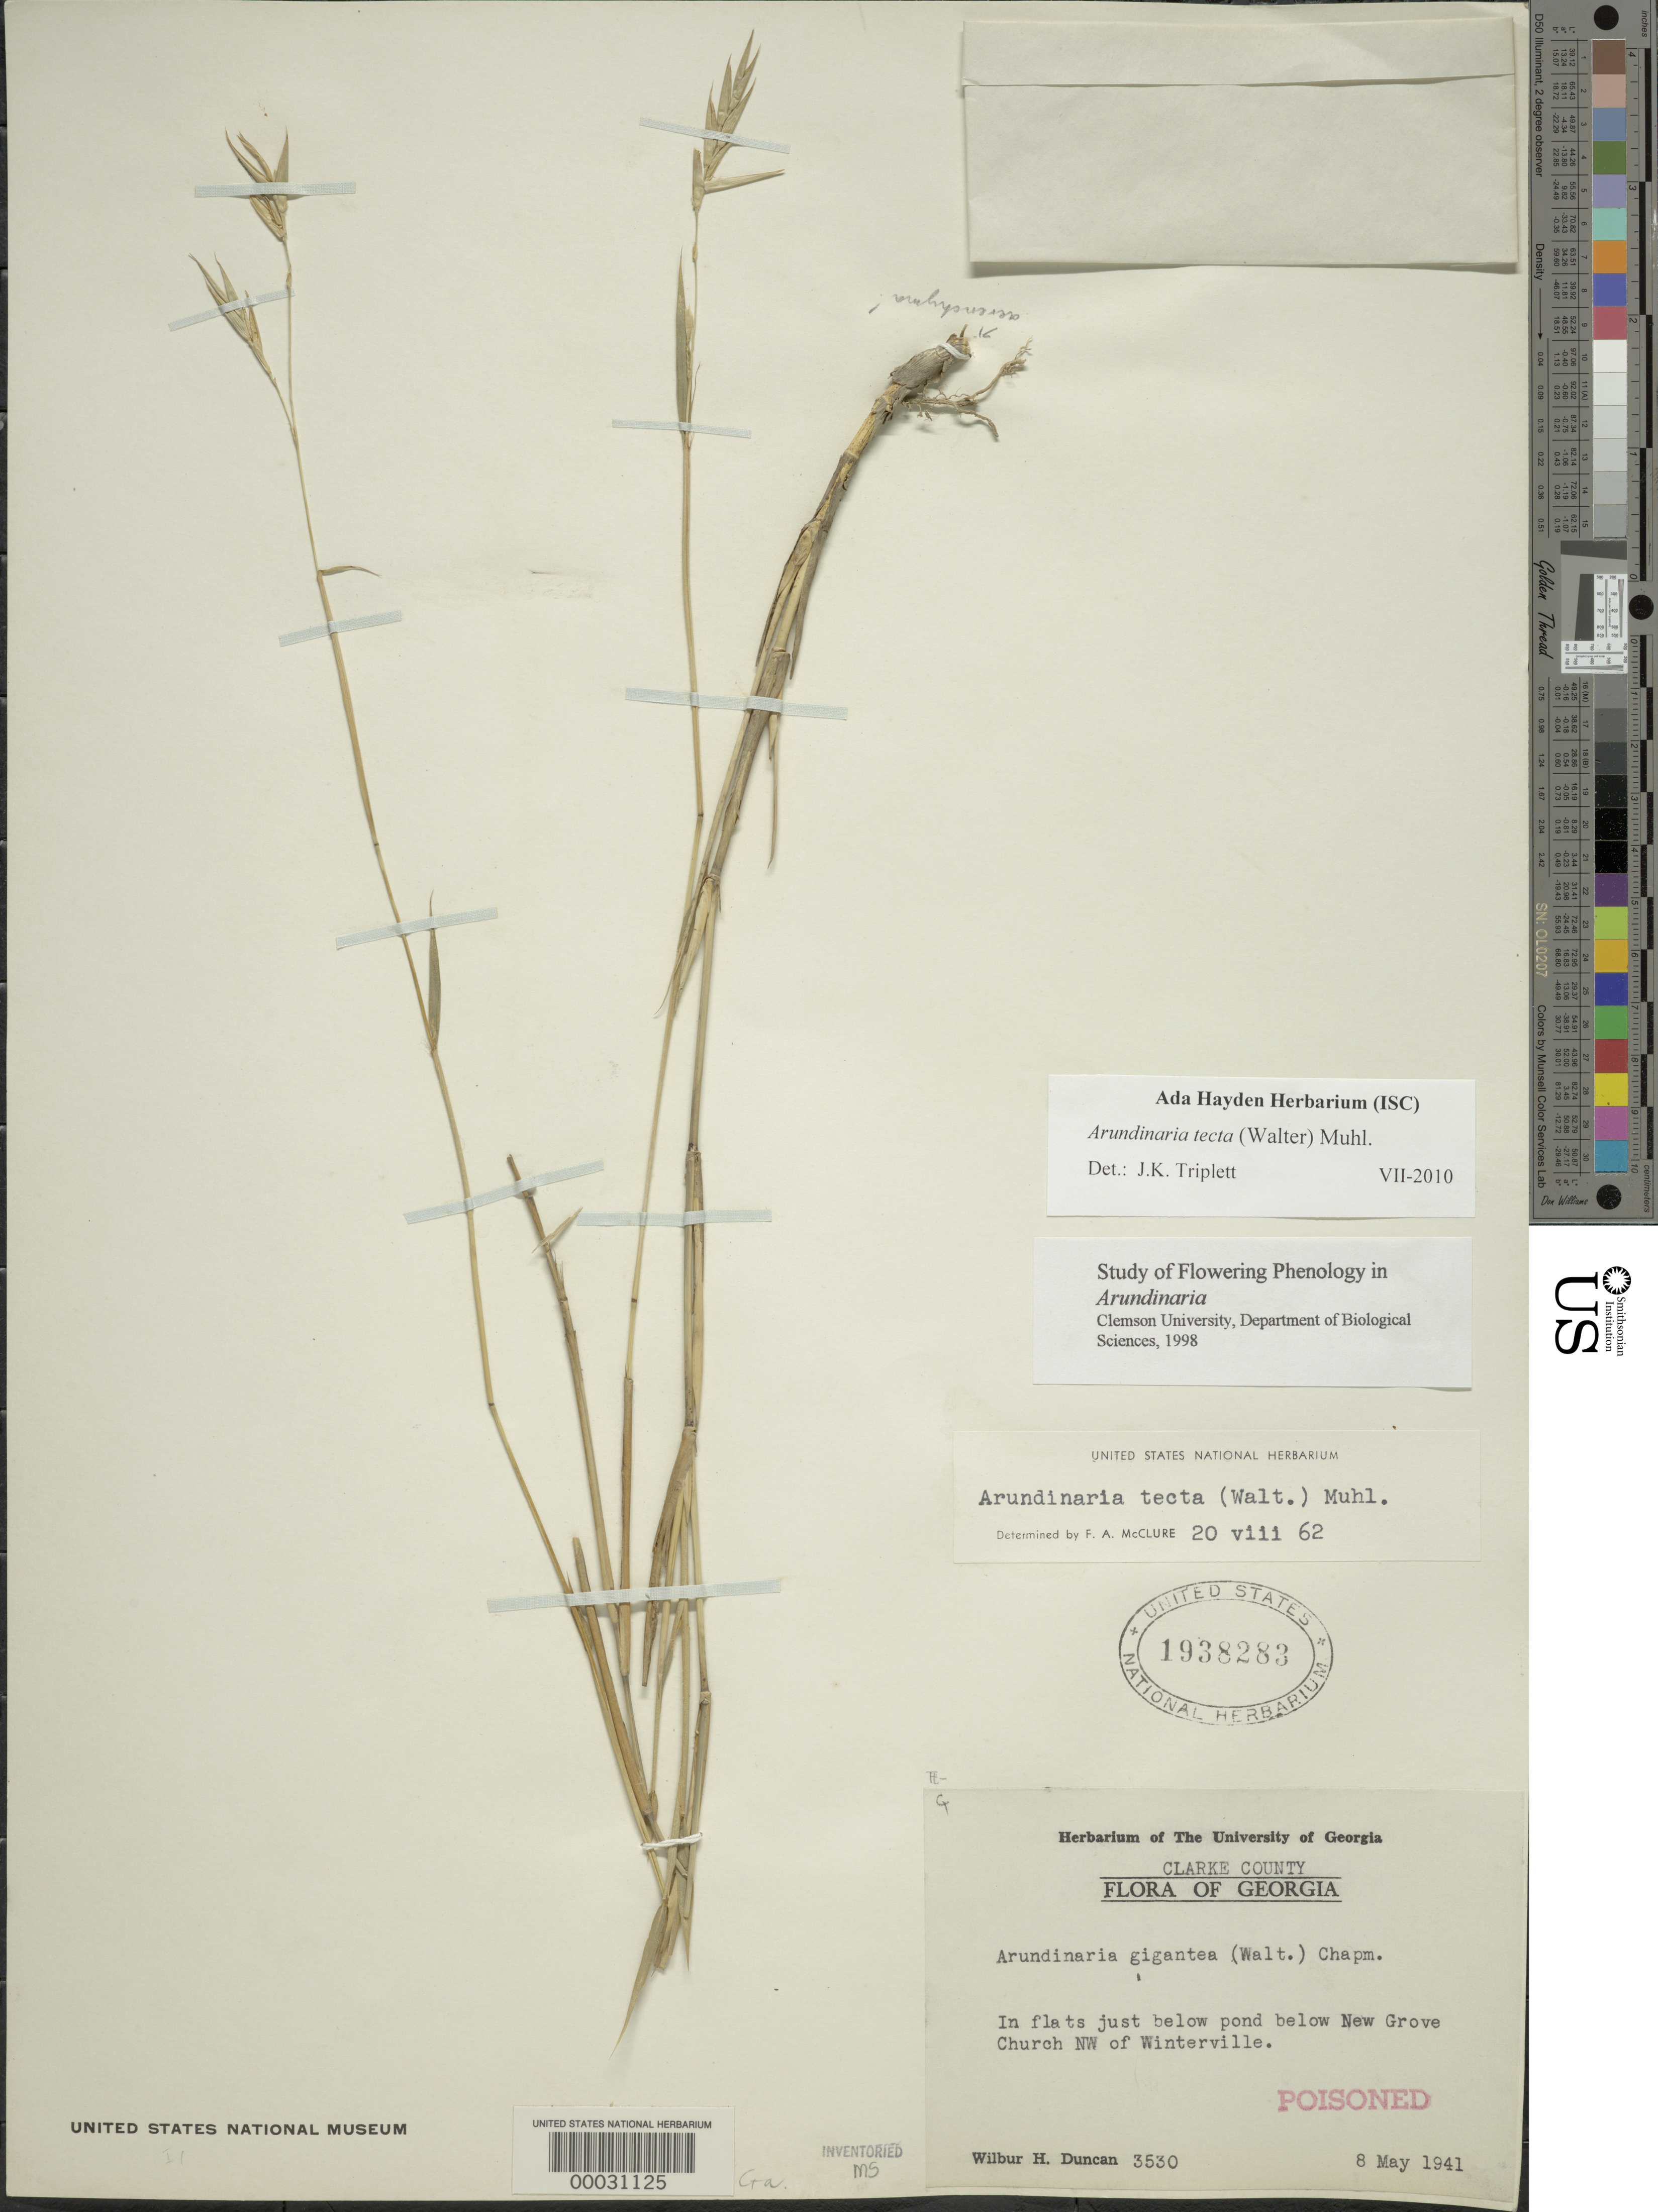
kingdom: Plantae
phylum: Tracheophyta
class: Liliopsida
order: Poales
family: Poaceae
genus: Arundinaria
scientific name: Arundinaria tecta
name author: (Walter) Muhl.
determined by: McClure, F. A.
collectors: W. H. Duncan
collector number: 3530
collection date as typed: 08 May 1941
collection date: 1941-05-08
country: United States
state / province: Georgia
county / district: Clarke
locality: Winterville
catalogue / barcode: US 1938283